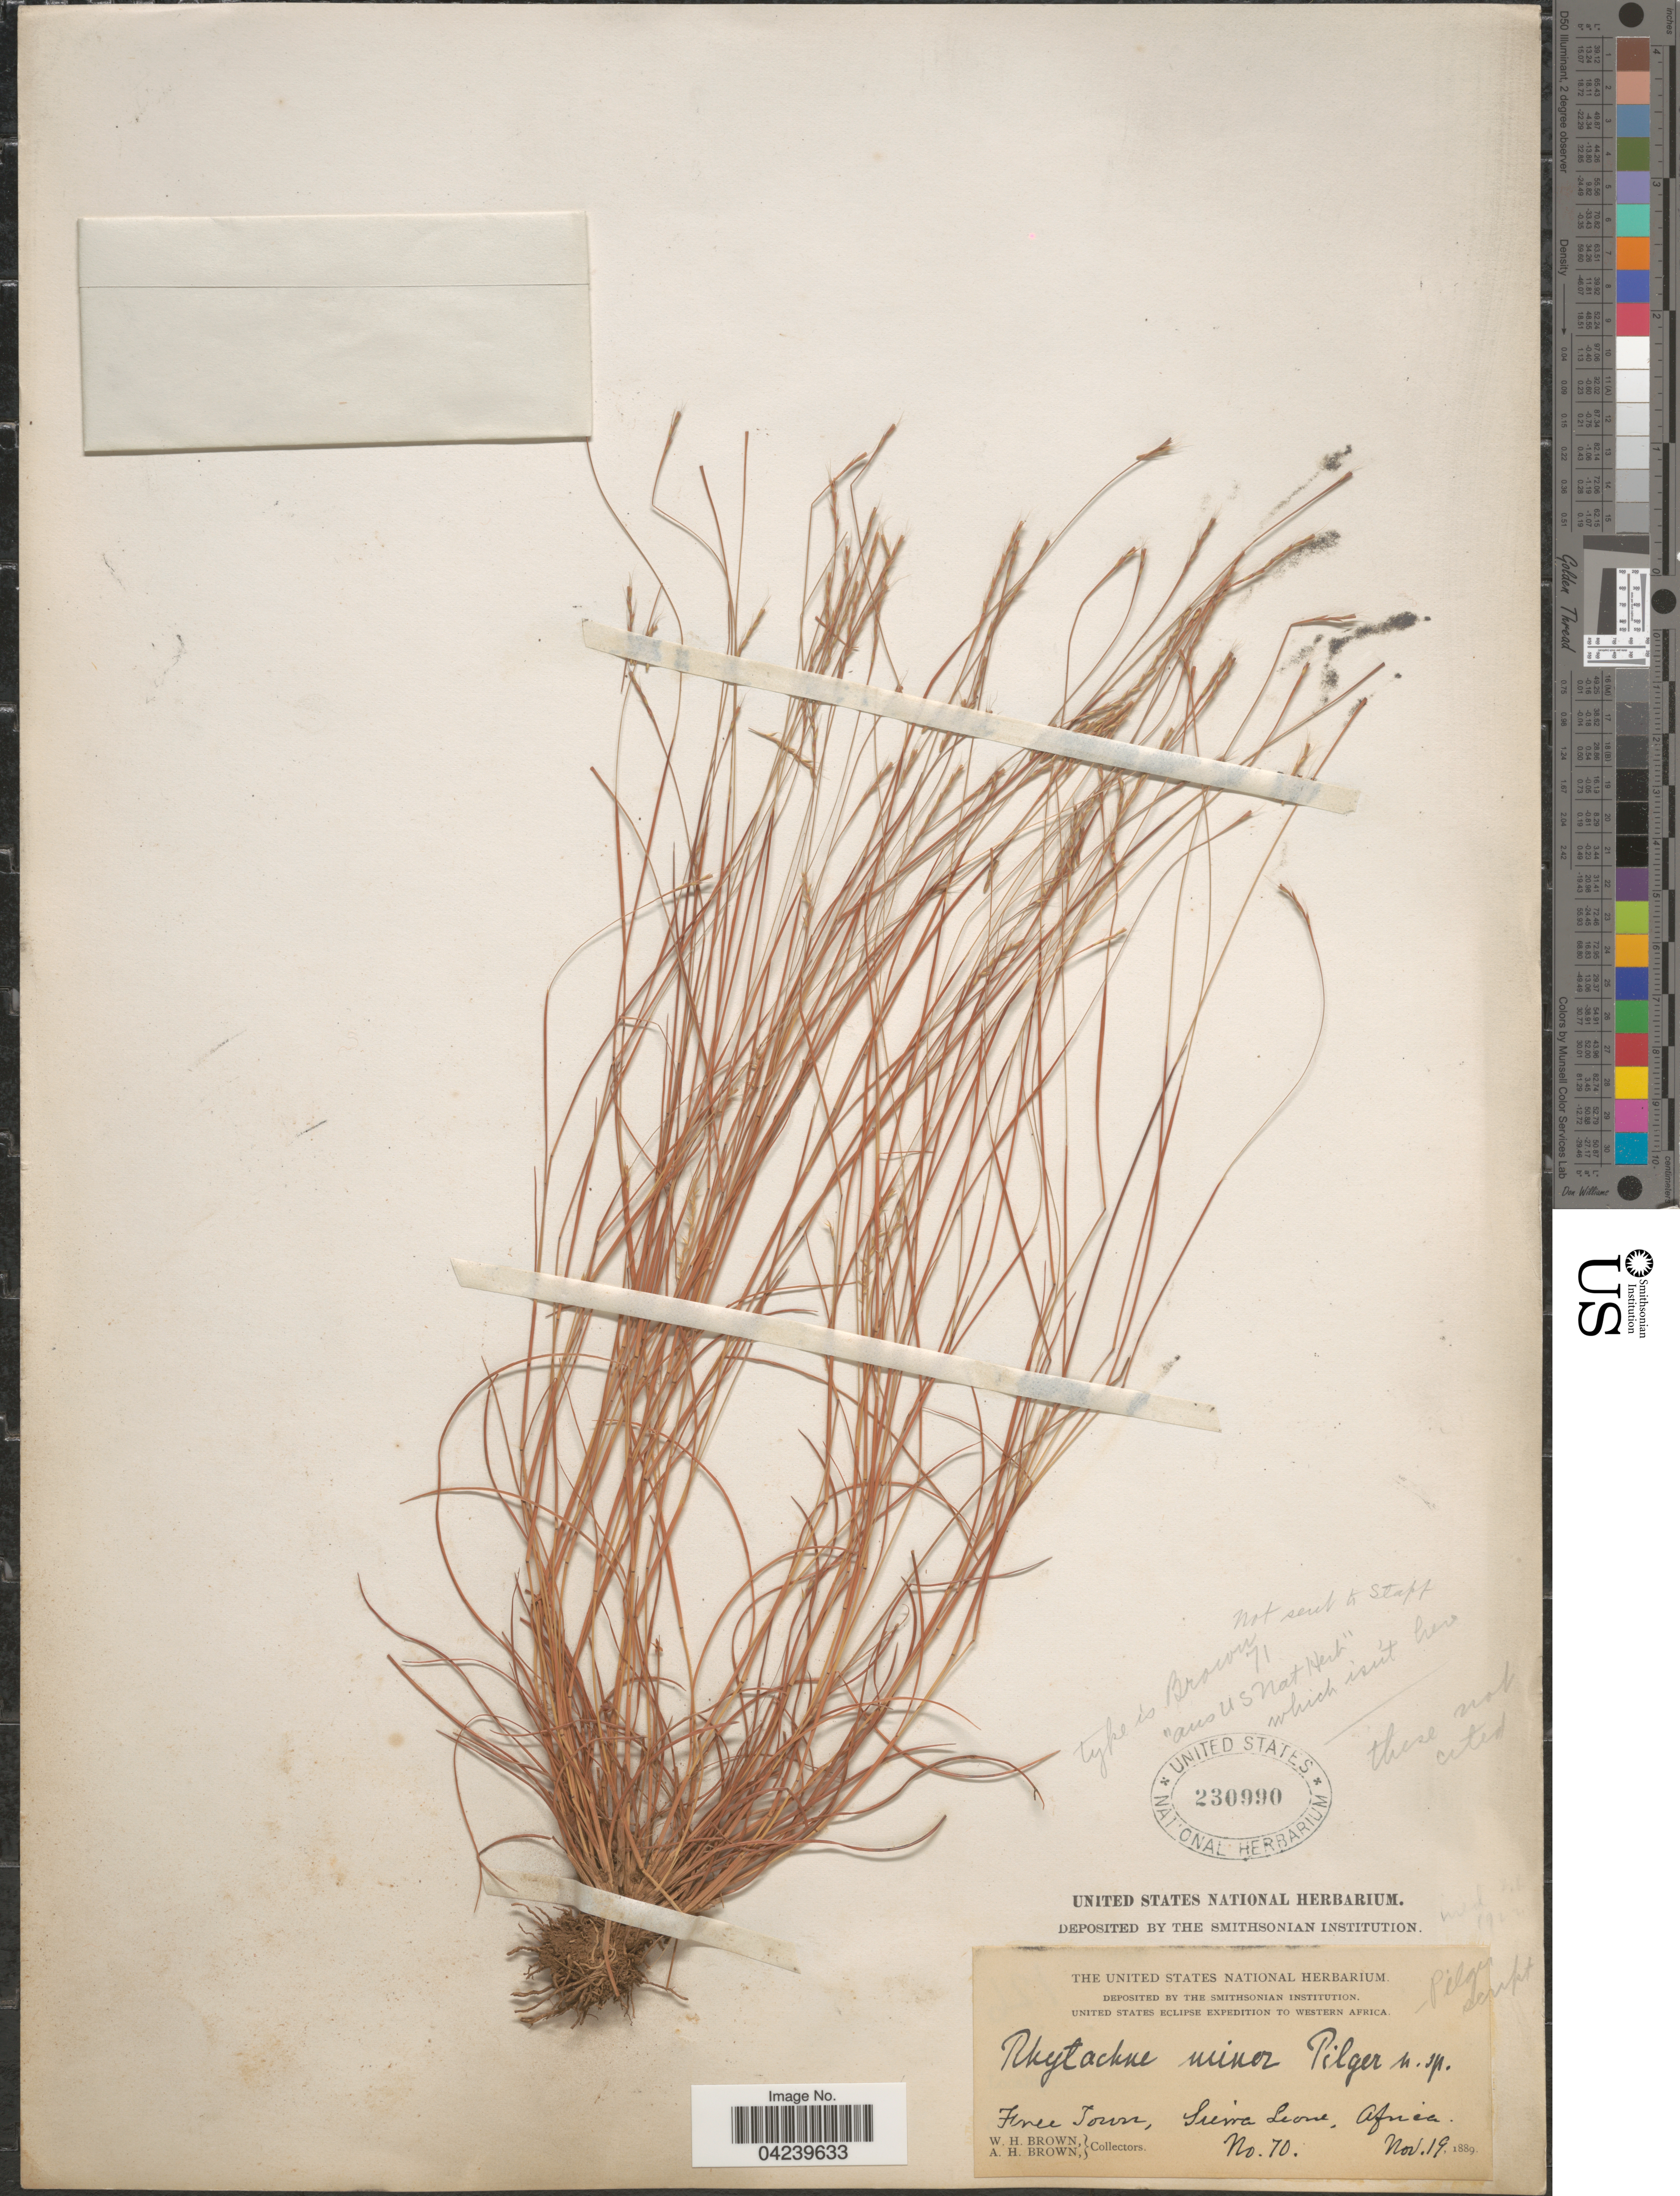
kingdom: Plantae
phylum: Tracheophyta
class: Liliopsida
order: Poales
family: Poaceae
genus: Rhytachne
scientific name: Rhytachne gracilis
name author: Stapf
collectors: W. H. Brown & A. H. Brown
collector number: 70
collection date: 1889-11-19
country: Sierra Leone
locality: United States Eclipse Expedition to Western Africa. Free Town, Sierra Leone.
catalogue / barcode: US 230990